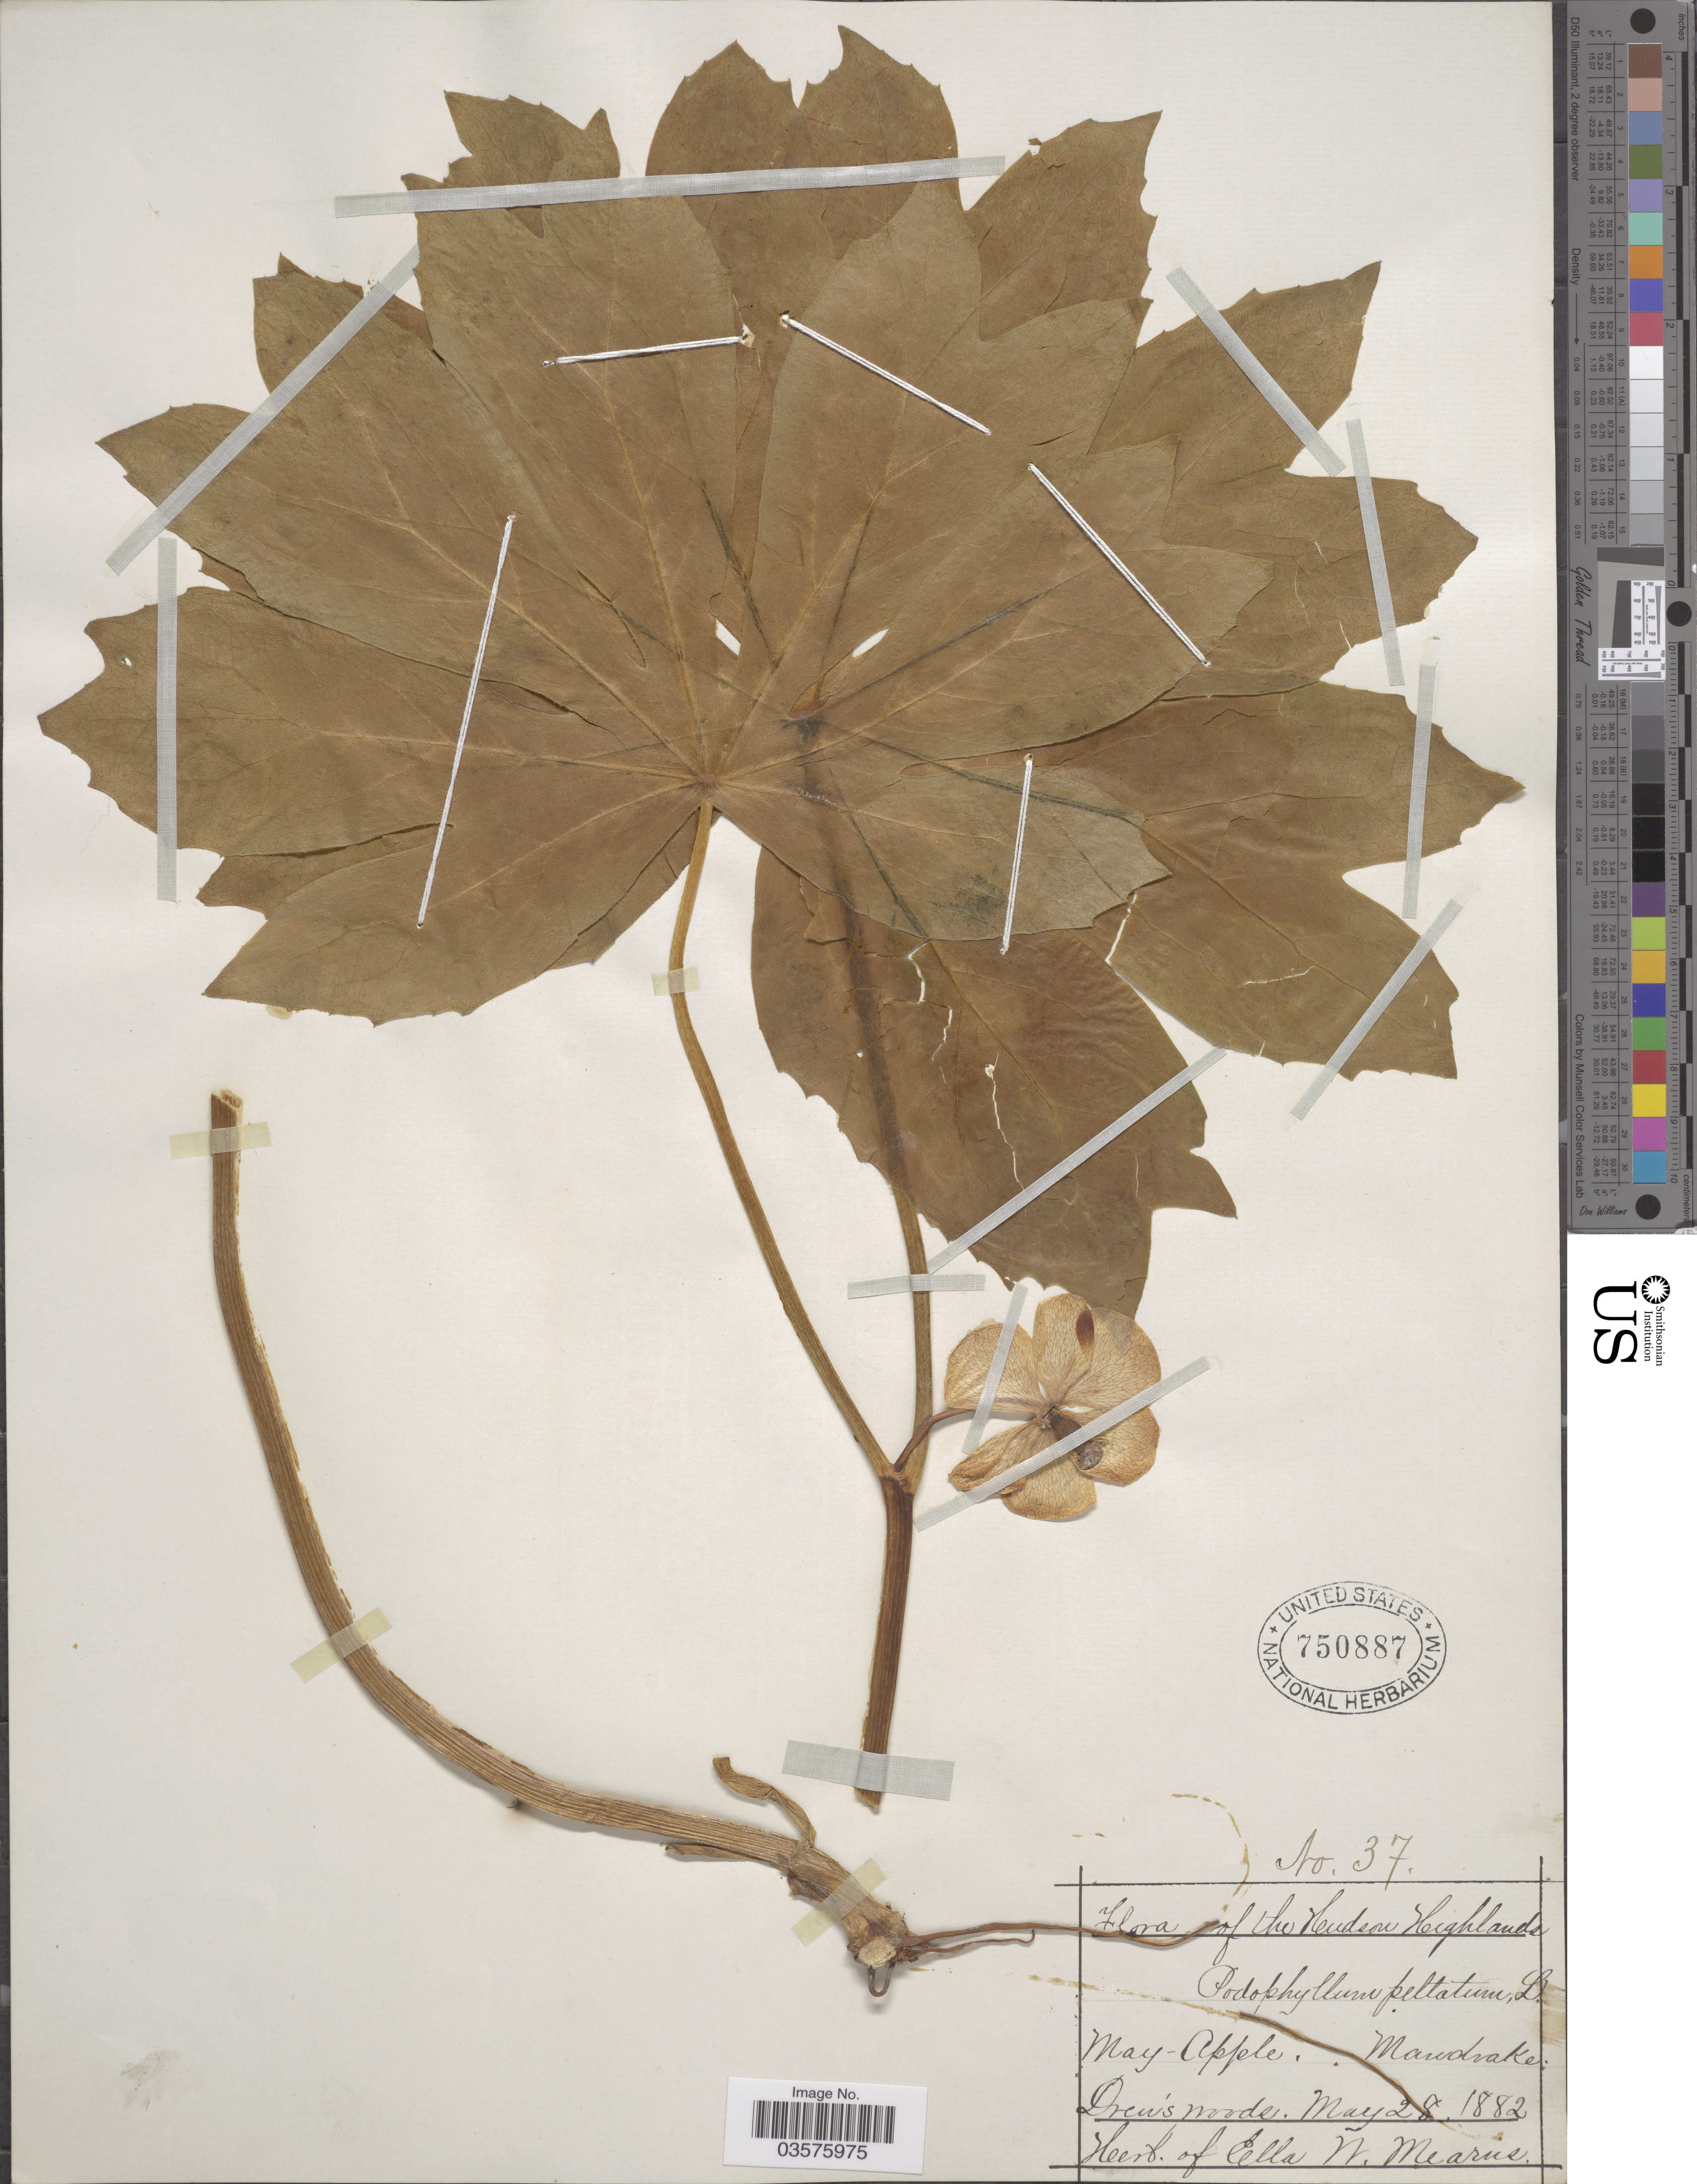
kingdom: Plantae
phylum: Tracheophyta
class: Magnoliopsida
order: Ranunculales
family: Berberidaceae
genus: Podophyllum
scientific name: Podophyllum peltatum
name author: L.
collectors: ex herb. Ella W. Mearns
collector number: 37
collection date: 1882-05-28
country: United States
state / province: New York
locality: The Hudson Highlands. Drew's woods.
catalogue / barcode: US 750887